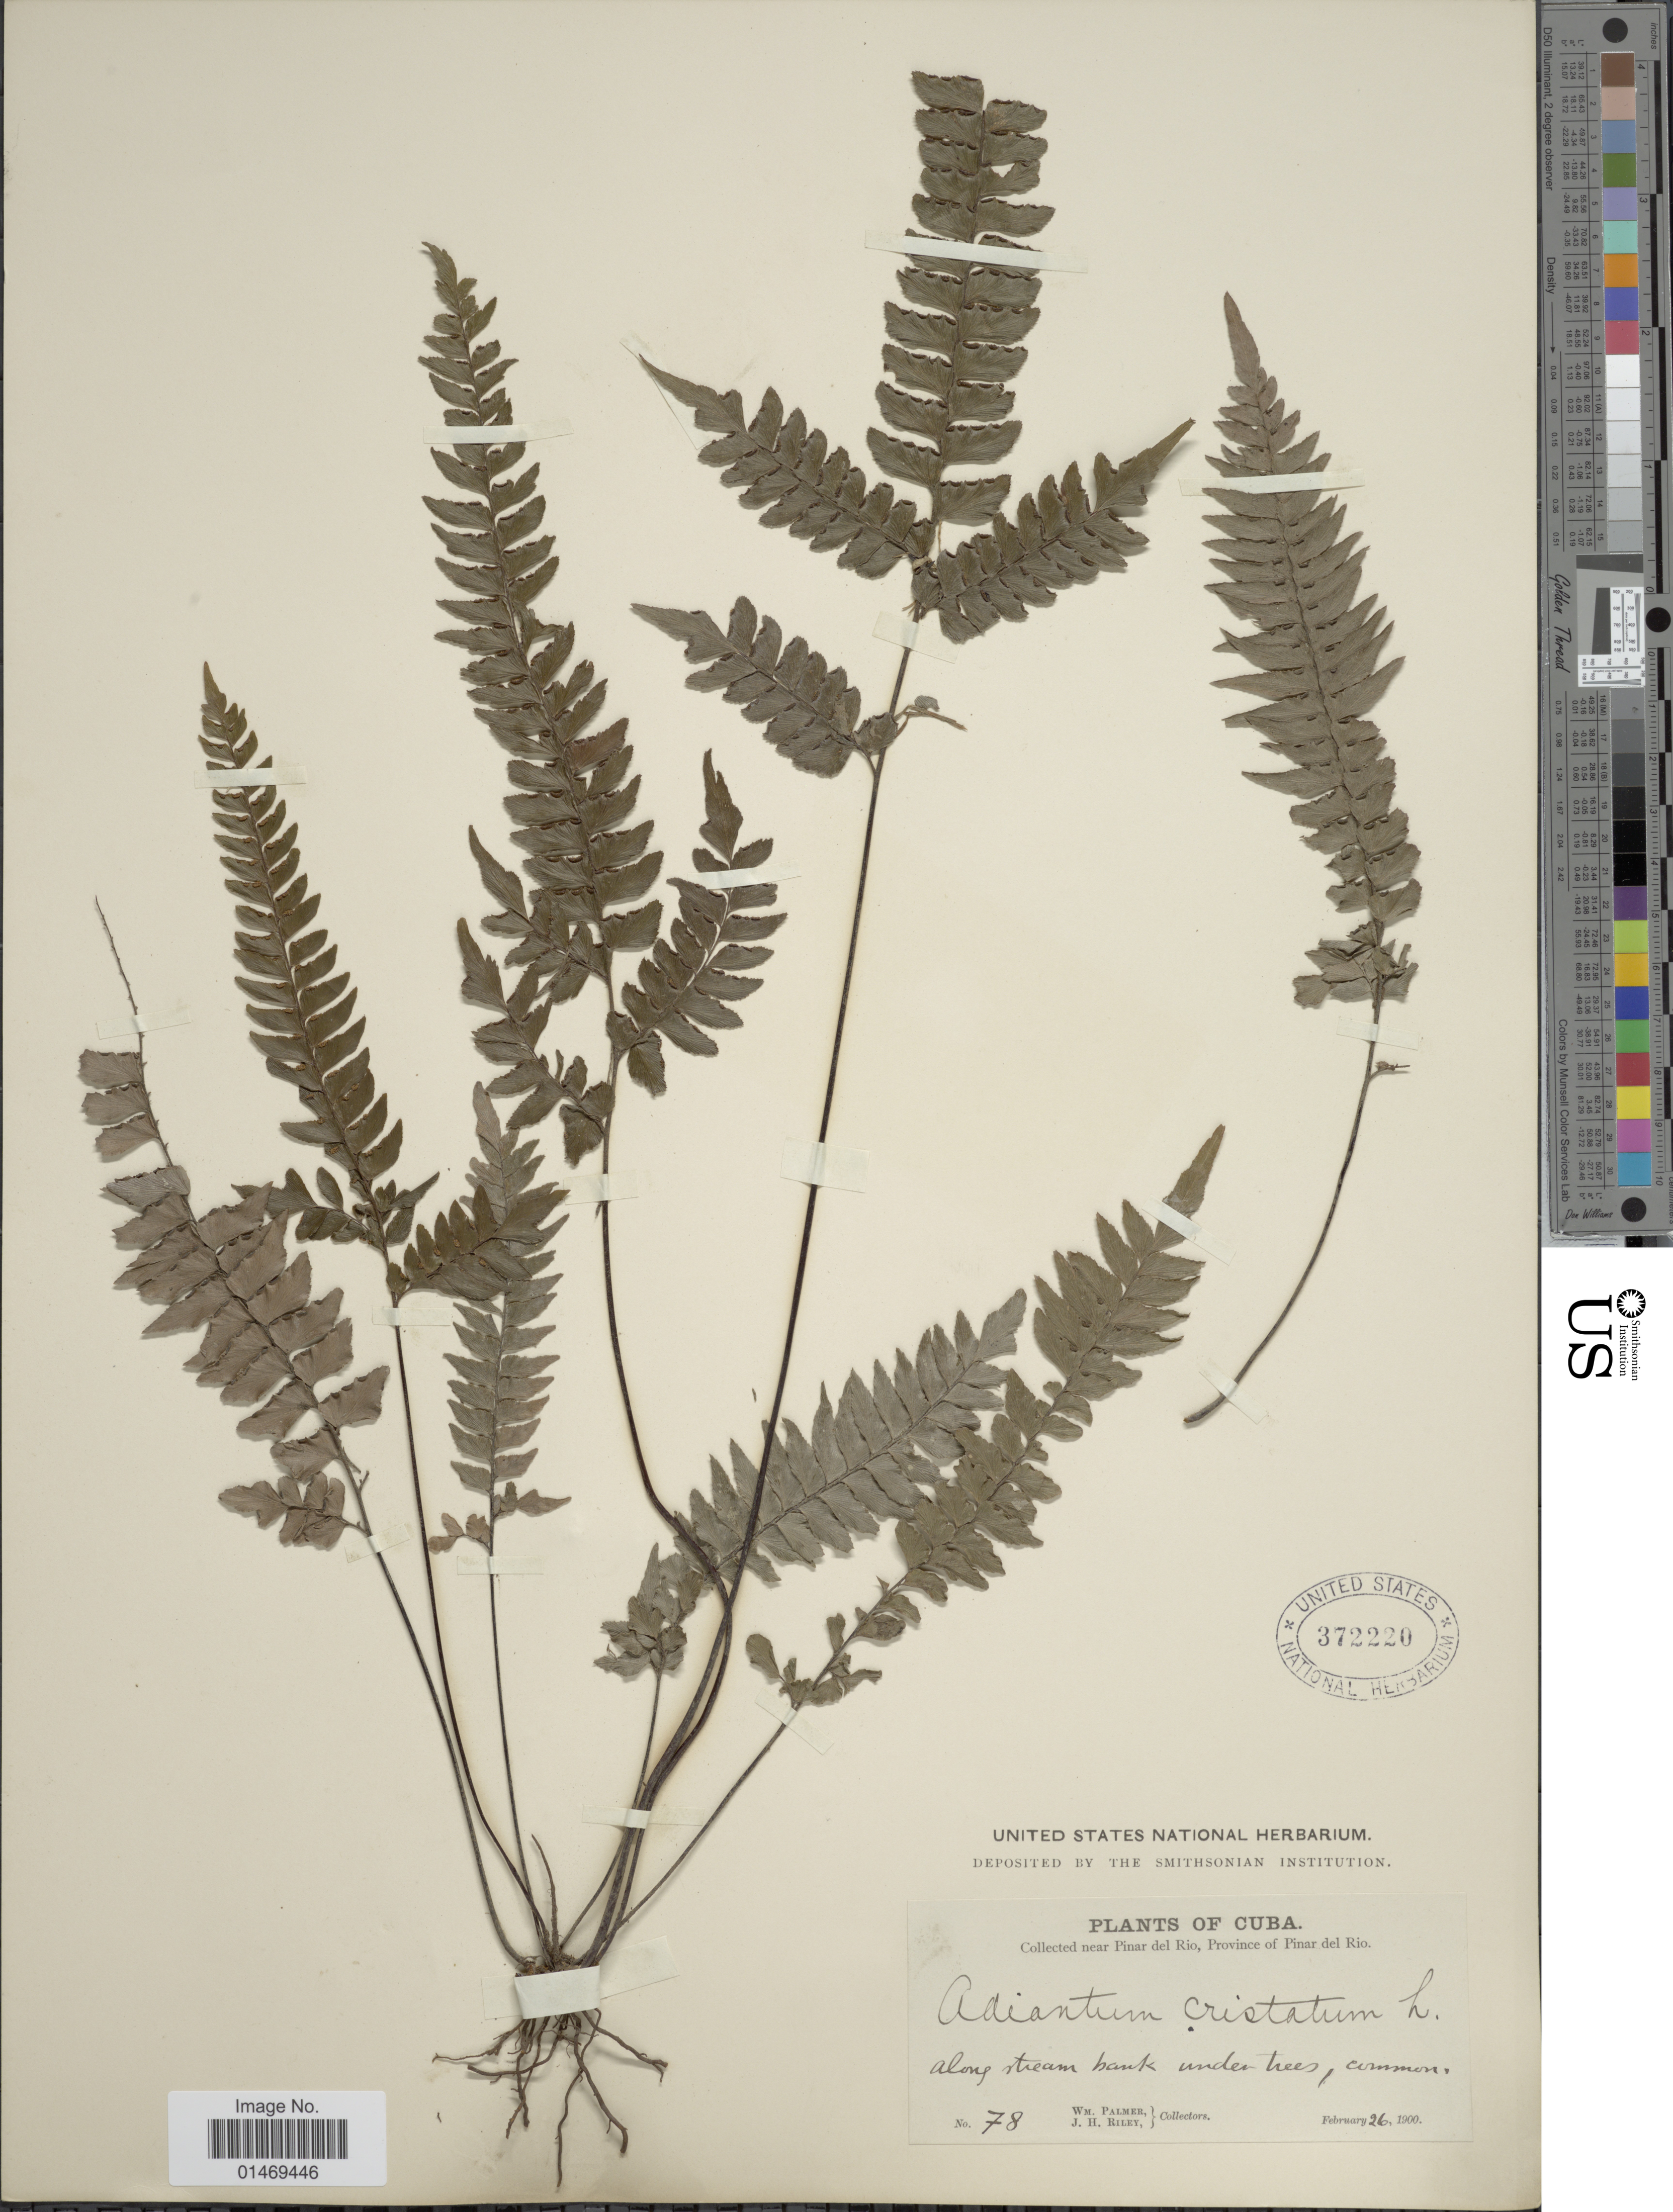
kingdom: Plantae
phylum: Tracheophyta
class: Polypodiopsida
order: Polypodiales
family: Pteridaceae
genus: Adiantum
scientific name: Adiantum pyramidale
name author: (L.) Willd.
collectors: W. Palmer & J. H. Riley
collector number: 78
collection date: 1900-02-26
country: Cuba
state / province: Pinar del Río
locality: Near Pinar del Rio, along stream bank under trees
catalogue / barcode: US 372220